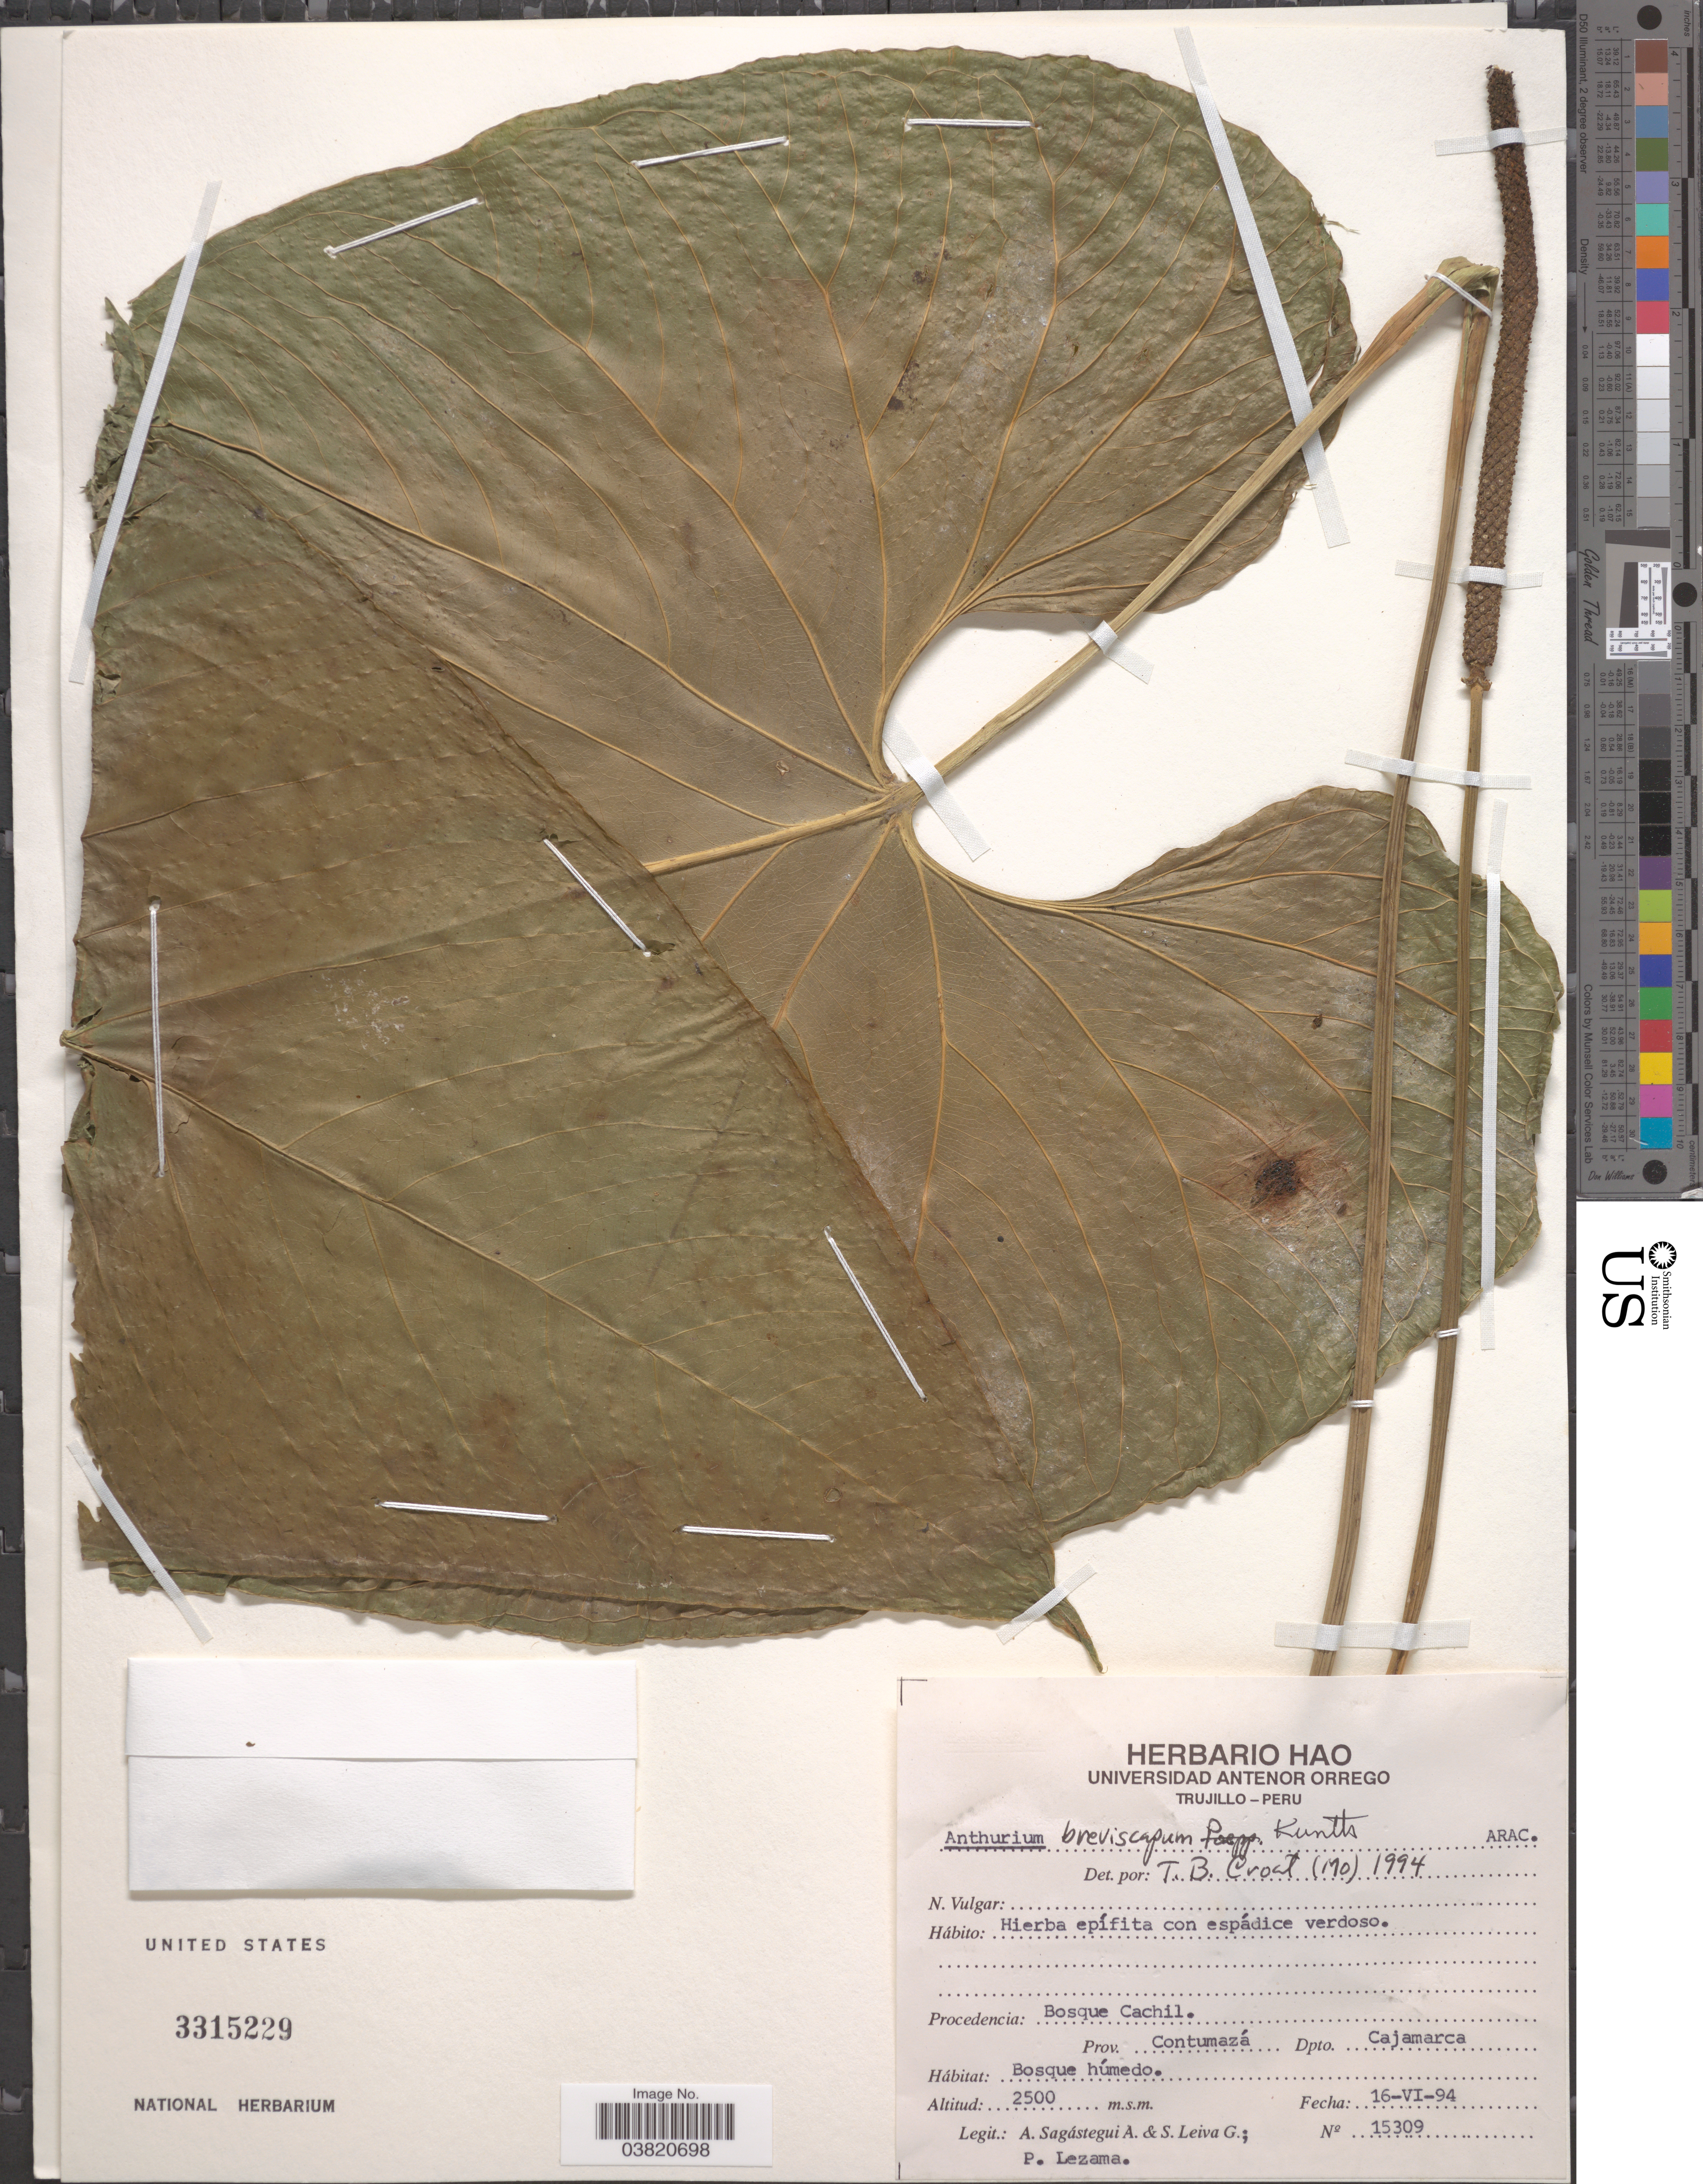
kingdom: Plantae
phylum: Tracheophyta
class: Liliopsida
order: Alismatales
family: Araceae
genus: Anthurium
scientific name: Anthurium breviscapum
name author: Kunth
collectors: A. Sagástegui A., S. Leiva G. & P. Lezama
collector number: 15309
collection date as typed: Transcribed d/m/y: 16/6/94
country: Peru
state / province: Cajamarca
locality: Procedencia: Bosque Cachil. Prov. Contumazá. Dpto. Cajamarca.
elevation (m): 2500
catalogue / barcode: US 3315229